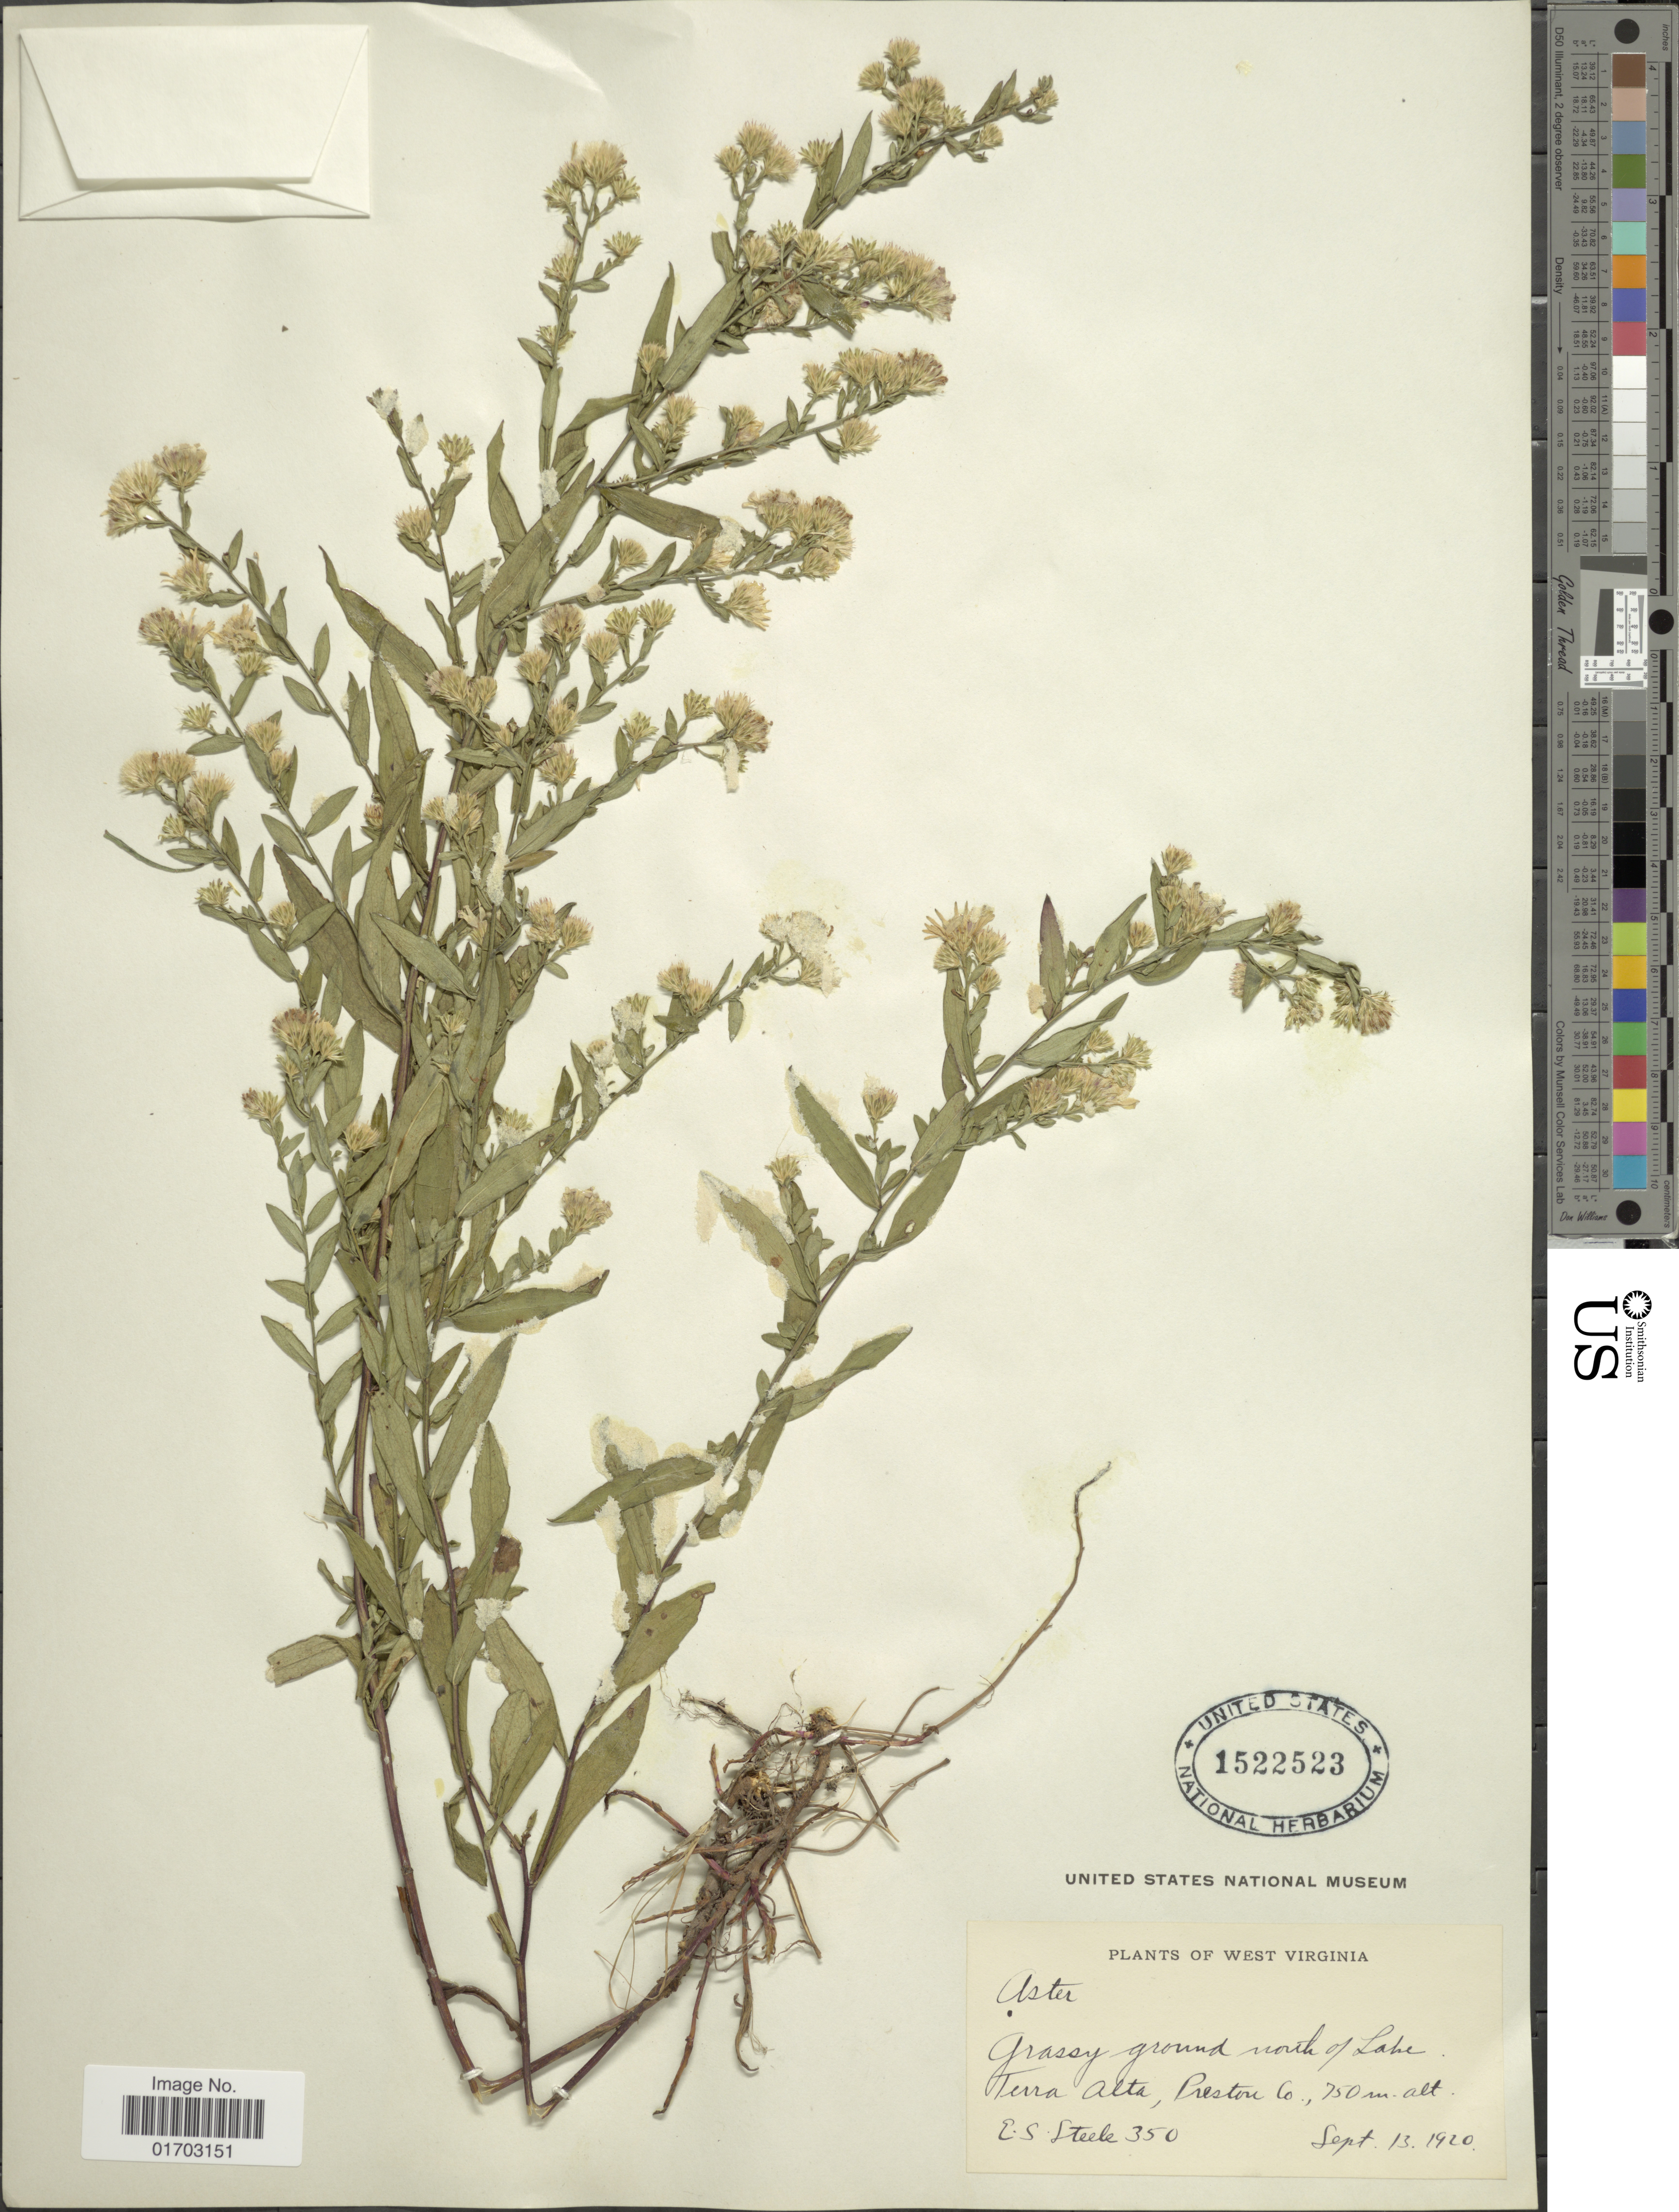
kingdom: Plantae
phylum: Tracheophyta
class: Magnoliopsida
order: Asterales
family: Asteraceae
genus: Symphyotrichum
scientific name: Symphyotrichum simplex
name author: (Willd.) Á. Löve & D. Löve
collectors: E. Steele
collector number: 350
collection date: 1920-09-13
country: United States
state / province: West Virginia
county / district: Preston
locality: Terra Alta, Preston Co., grassy ground north of Lake.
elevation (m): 750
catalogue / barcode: US 1522523